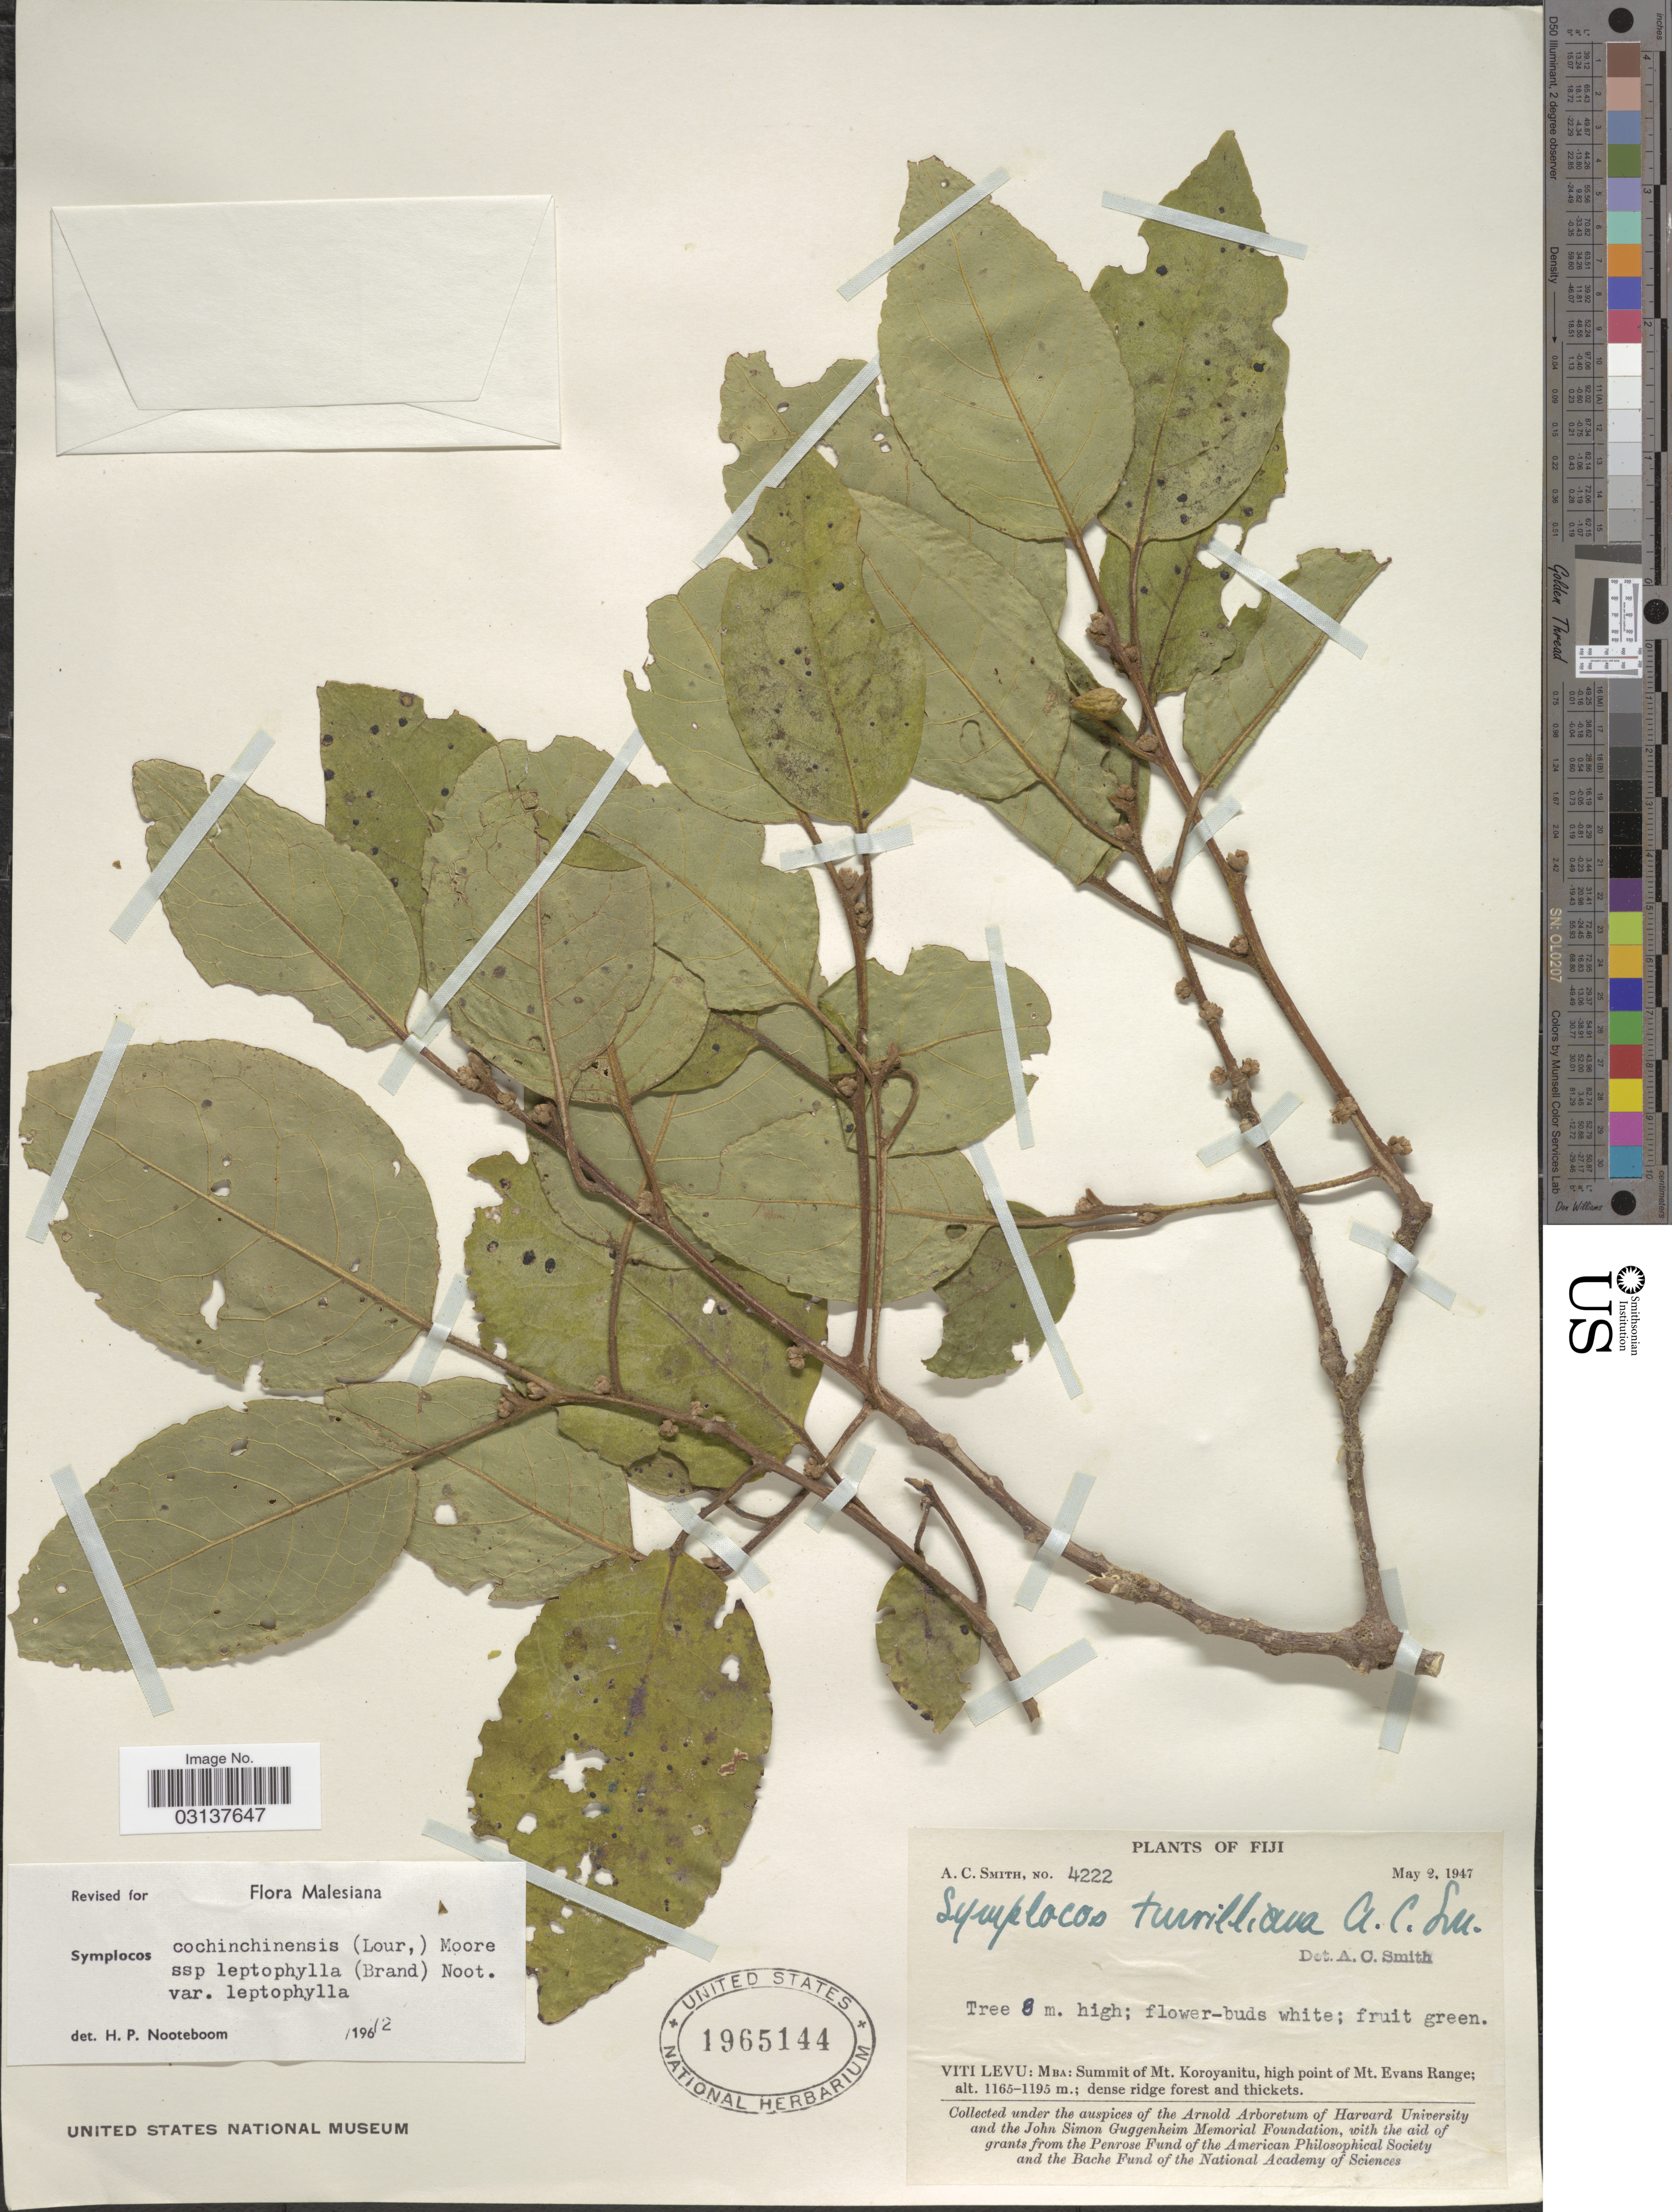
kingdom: Plantae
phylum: Tracheophyta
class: Magnoliopsida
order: Ericales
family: Symplocaceae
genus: Symplocos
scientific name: Symplocos cochinchinensis var. leptophylla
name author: (Brand) Noot.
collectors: A. C. Smith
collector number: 4222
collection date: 1947-05-02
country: Fiji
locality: Viti Levu: MBA: Summit of Mt. Koroyanitu, high point of Mt. Evans Range.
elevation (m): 1165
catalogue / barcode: US 1965144